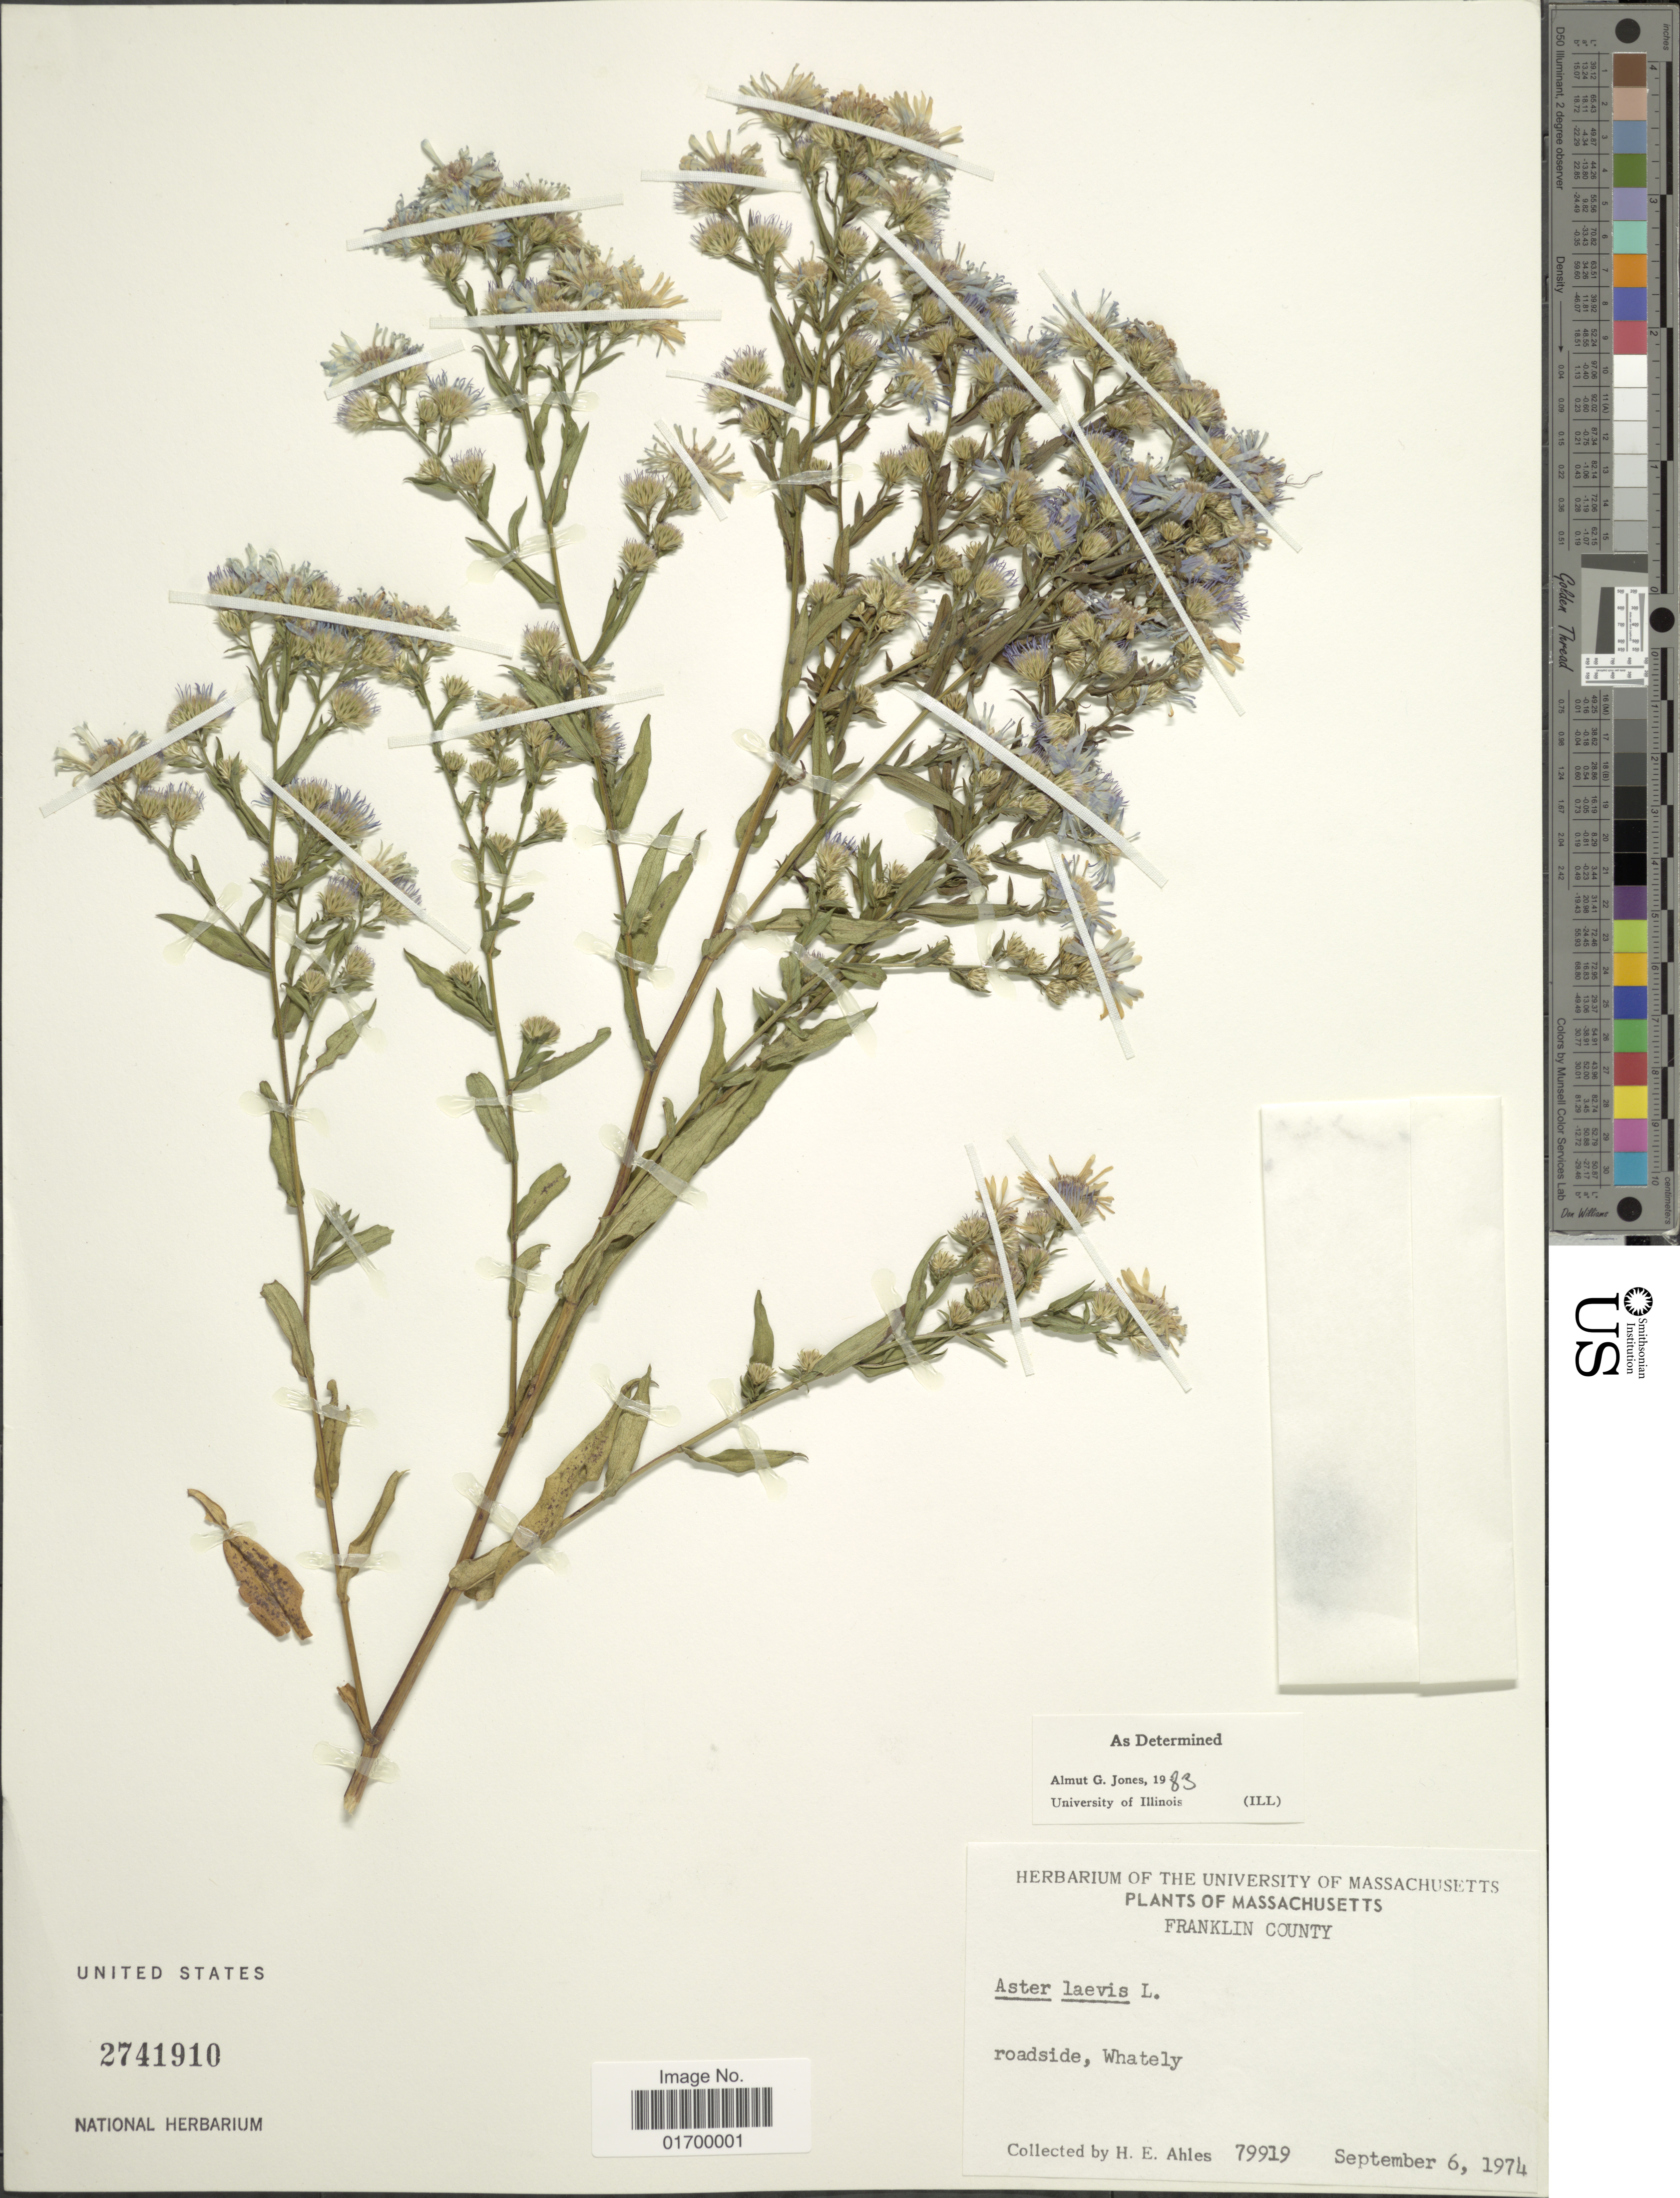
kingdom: Plantae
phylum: Tracheophyta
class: Magnoliopsida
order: Asterales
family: Asteraceae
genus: Symphyotrichum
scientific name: Symphyotrichum laeve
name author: (L.) Á. Löve & D. Löve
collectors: H. E. Ahles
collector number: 79919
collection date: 1974-09-06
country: United States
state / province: Massachusetts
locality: Franklin County, roadside, Whately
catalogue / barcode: US 2741910